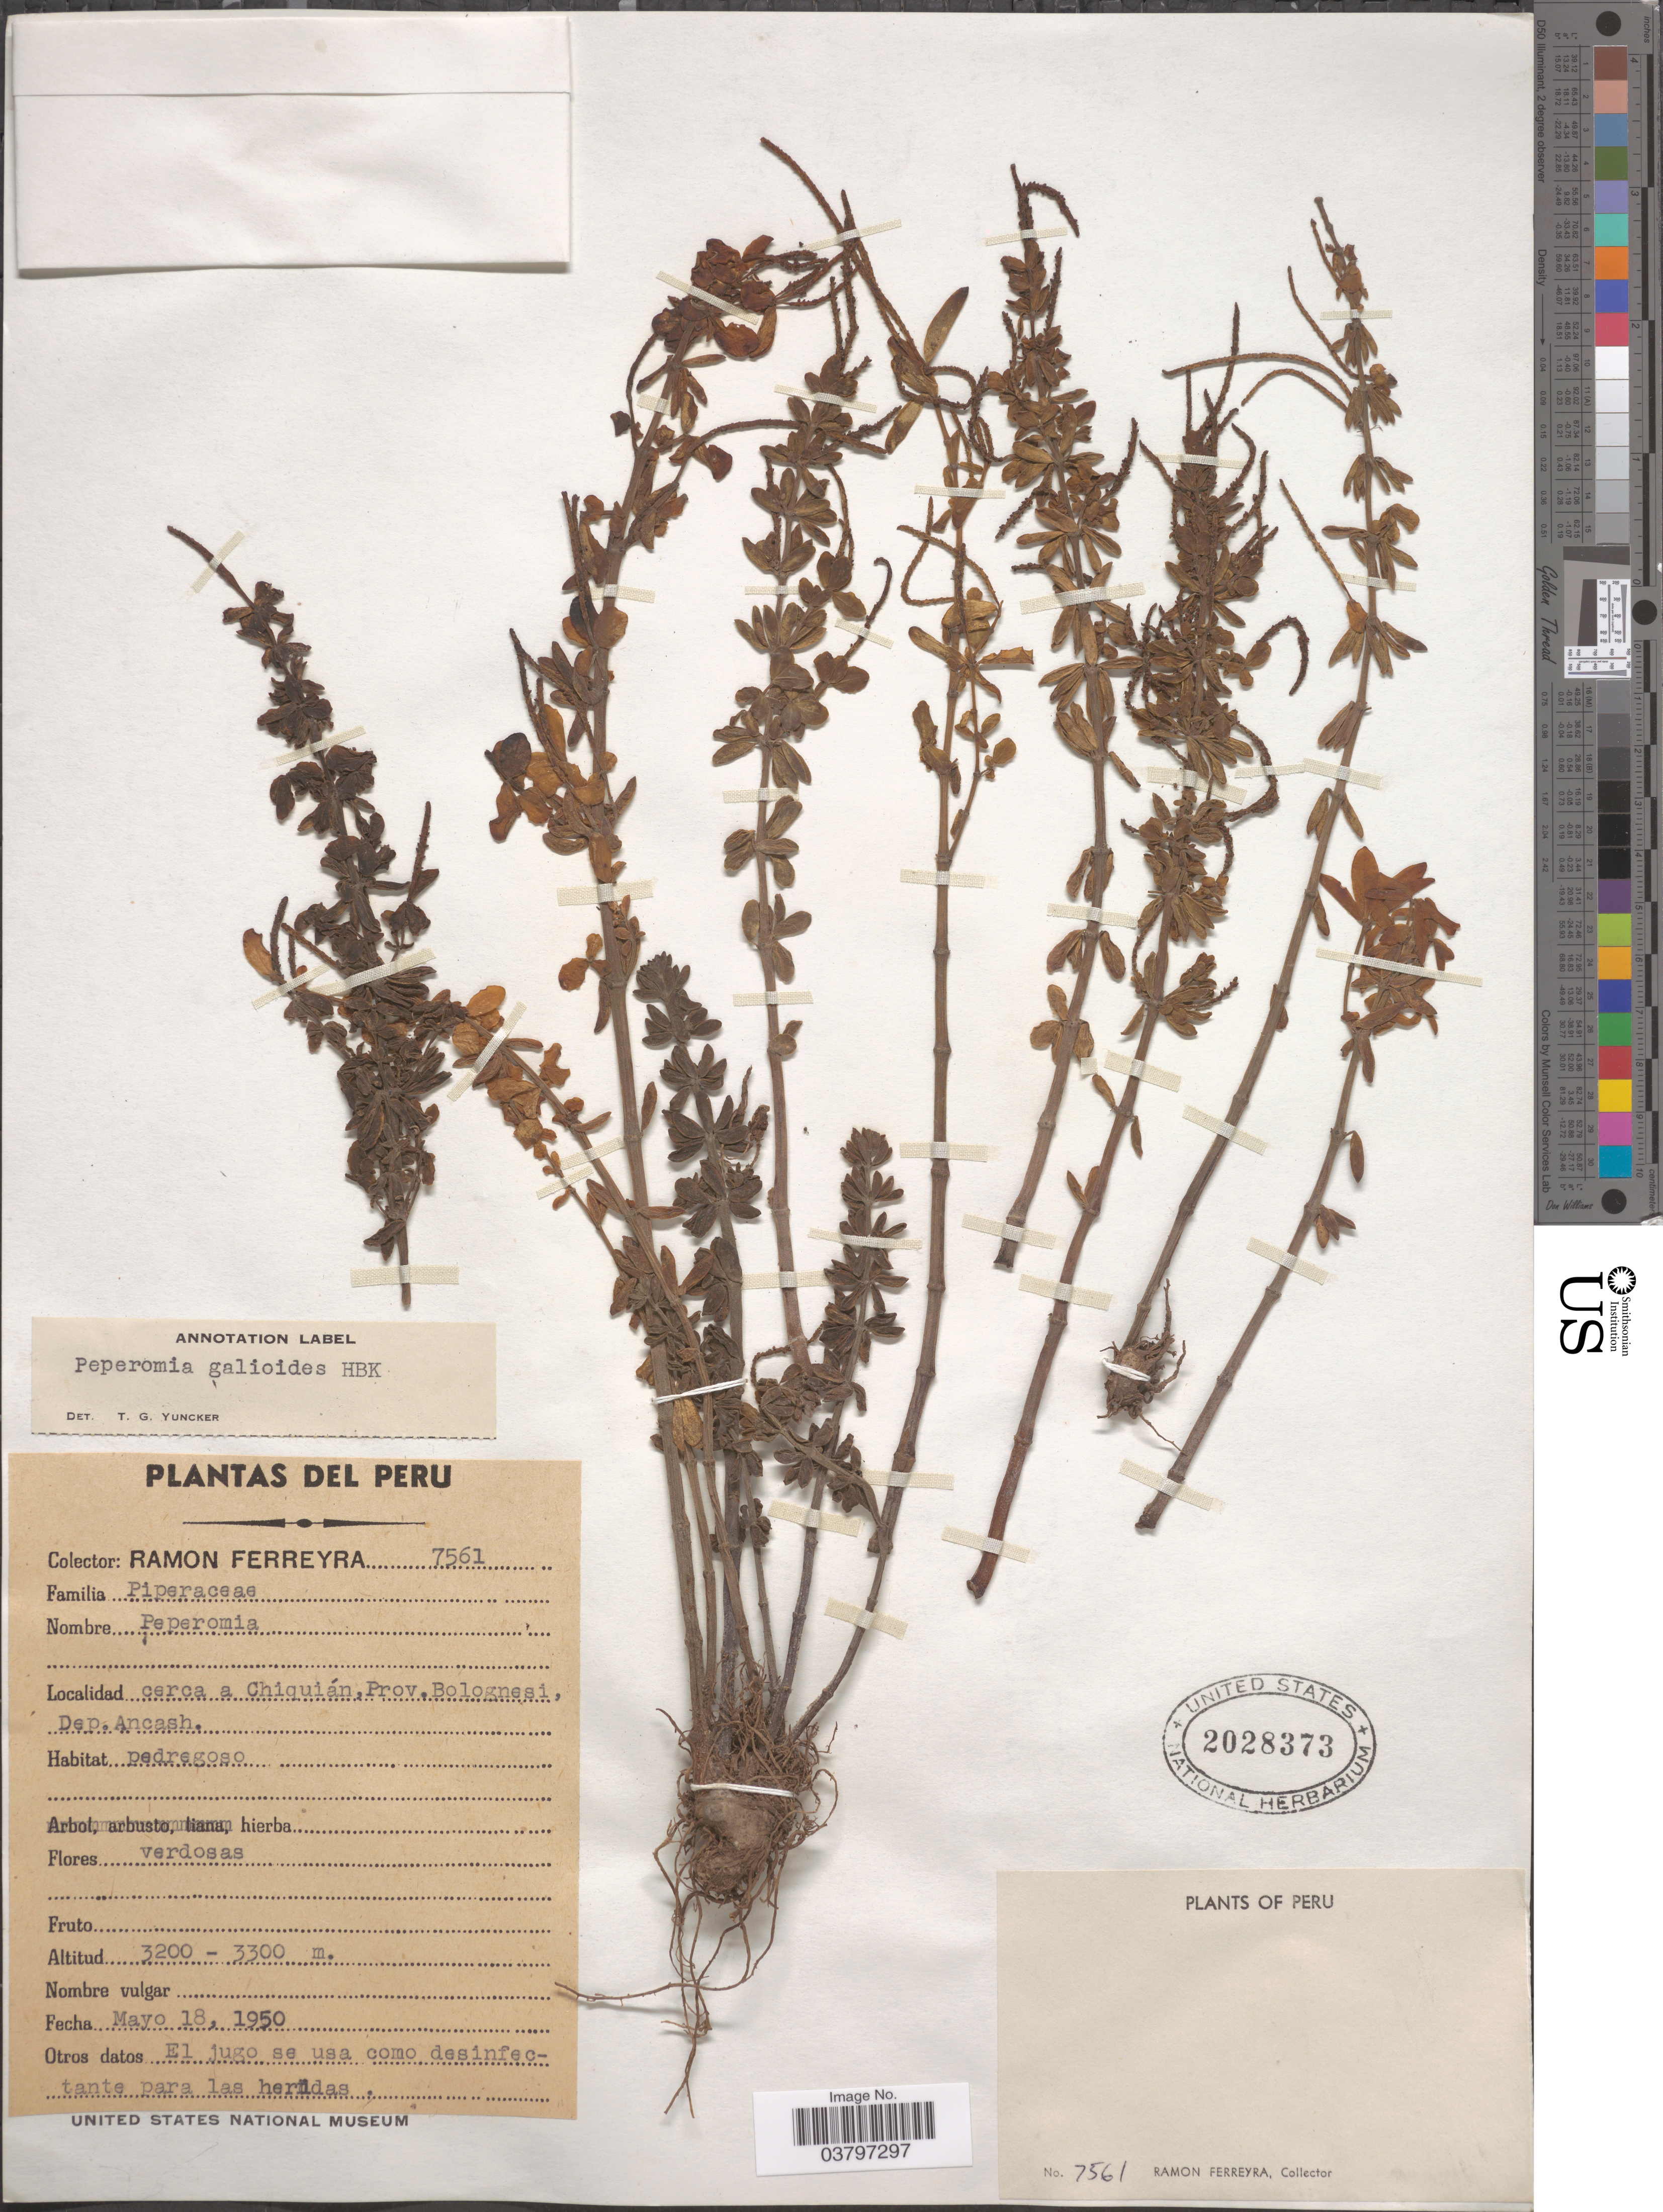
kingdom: Plantae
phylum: Tracheophyta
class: Magnoliopsida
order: Piperales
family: Piperaceae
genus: Peperomia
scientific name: Peperomia galioides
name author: Kunth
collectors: R. A. Ferreyra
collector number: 7561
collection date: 1950-05-18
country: Peru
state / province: Ancash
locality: Cerca a Chiquián. Prov. Bolognesi, Dep.Ancash.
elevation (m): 3200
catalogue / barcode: US 2028373